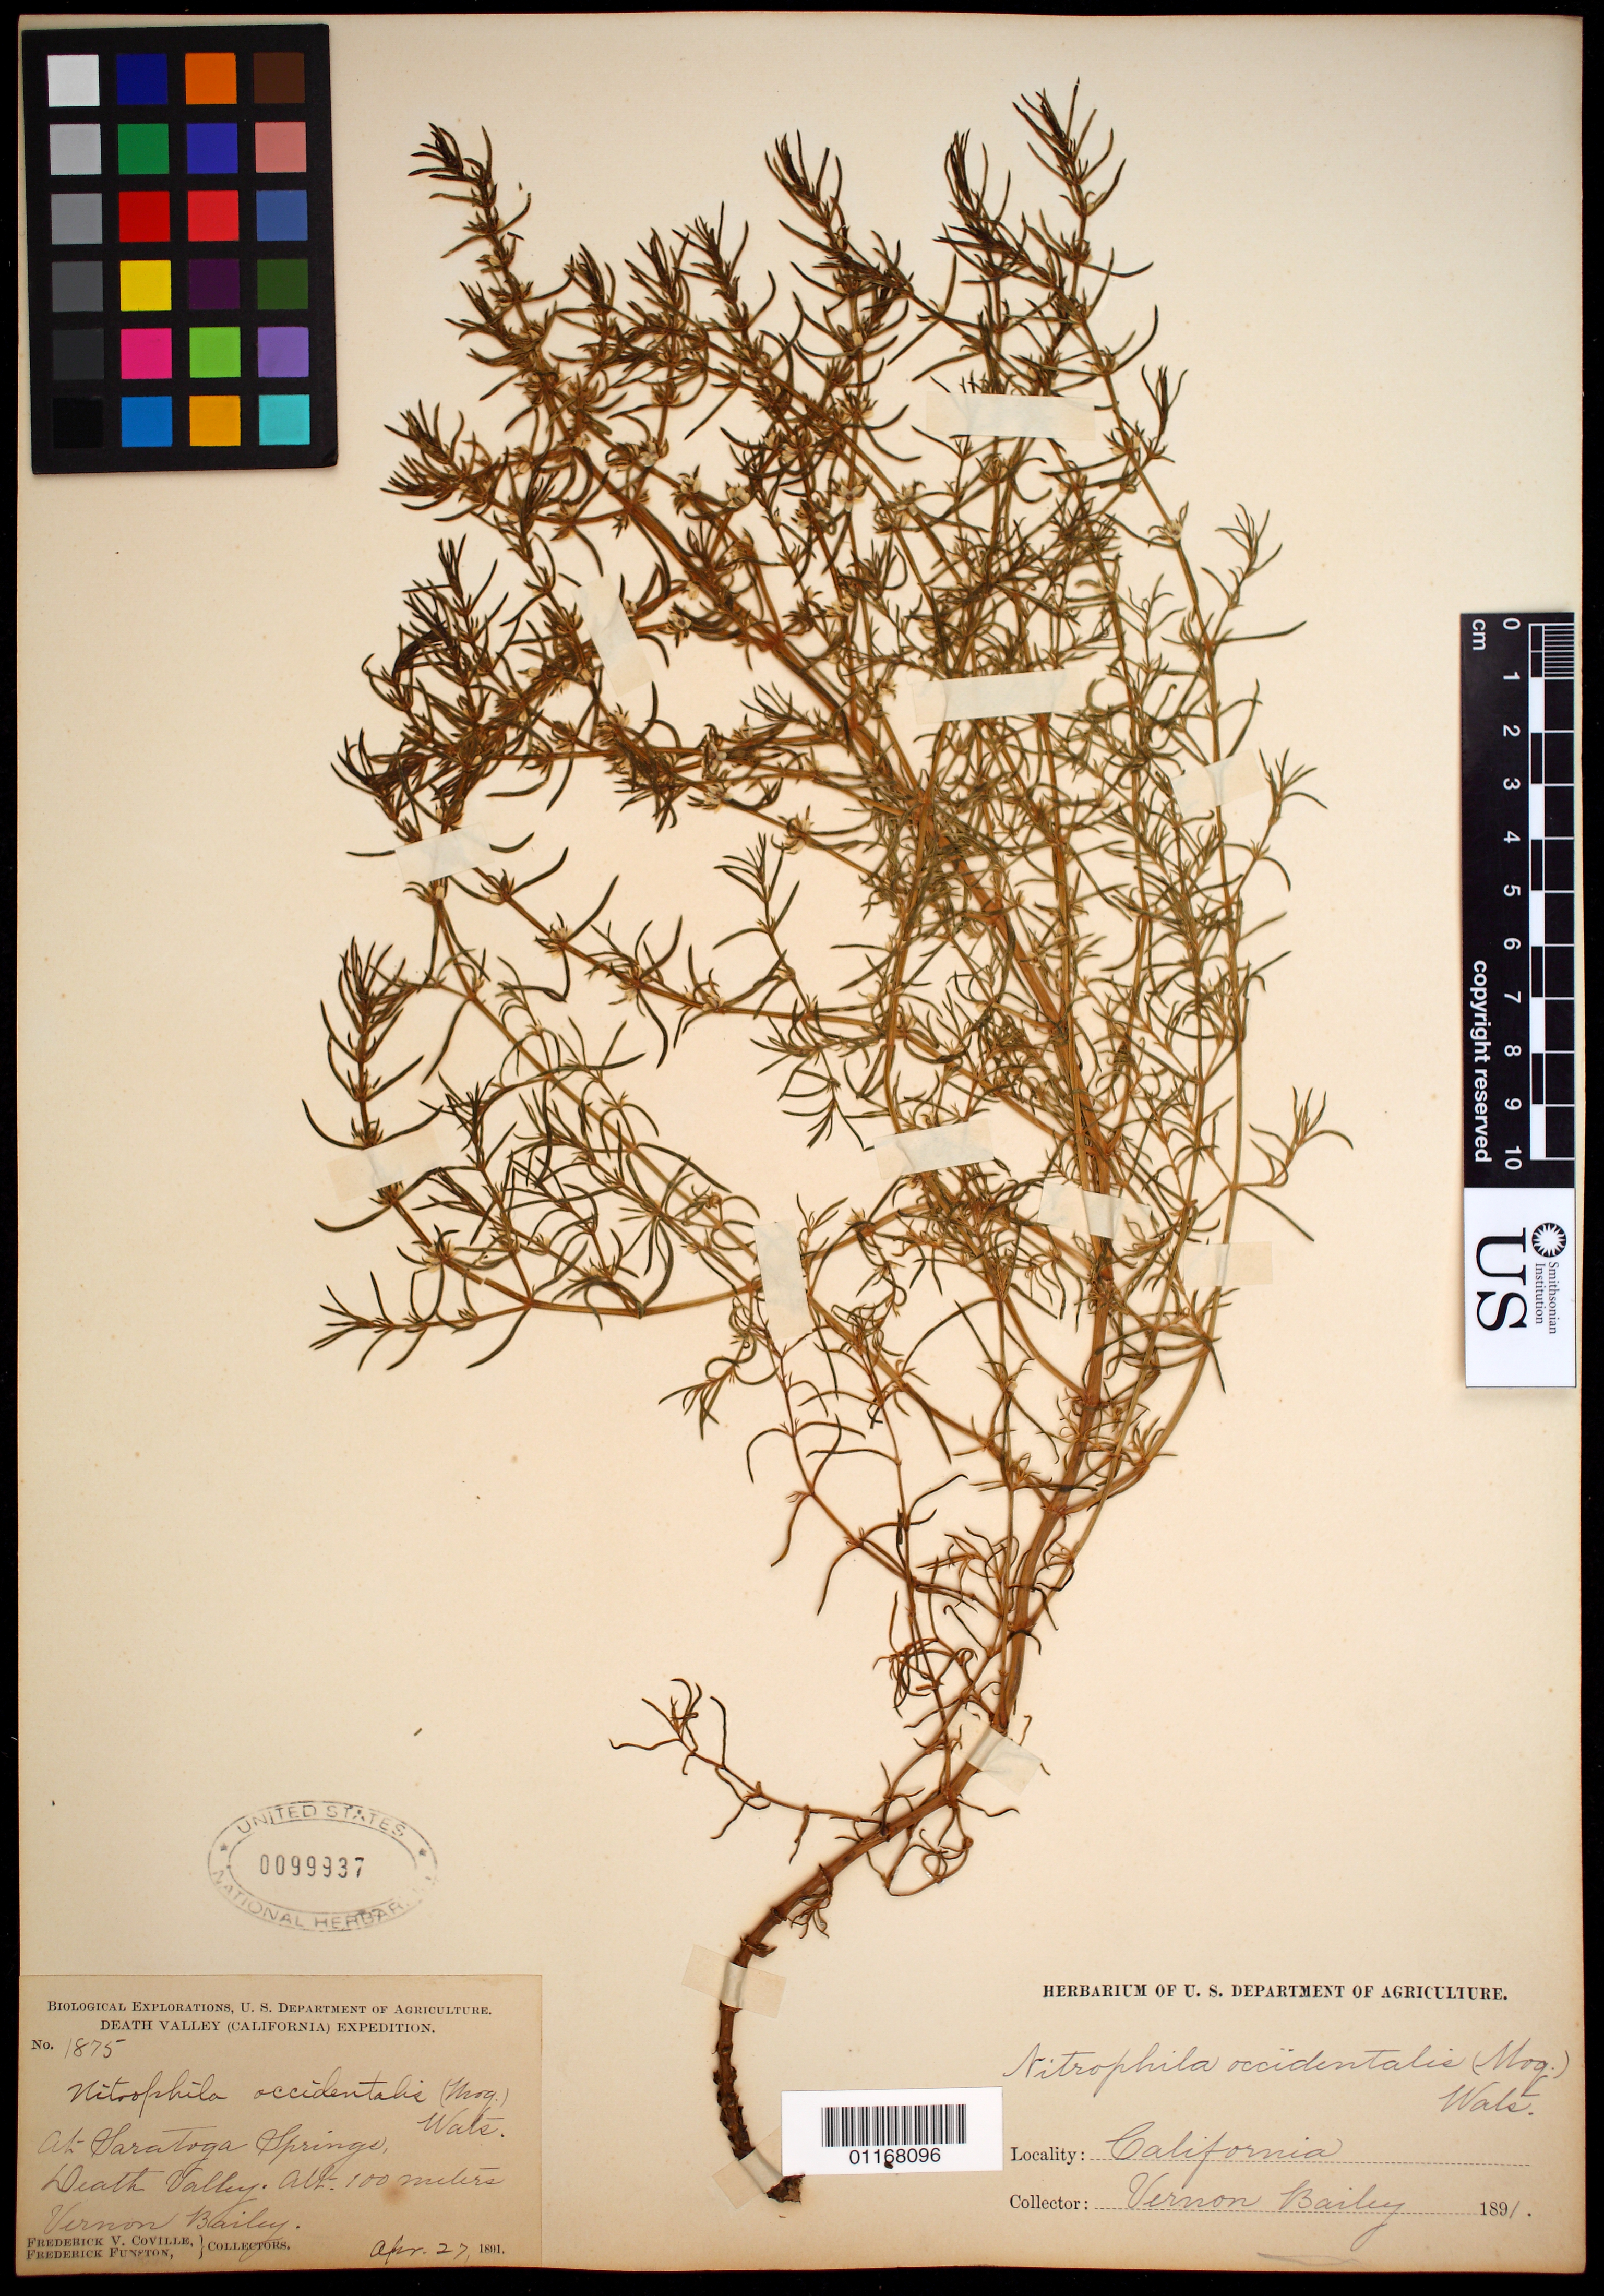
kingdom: Plantae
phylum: Tracheophyta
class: Magnoliopsida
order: Caryophyllales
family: Amaranthaceae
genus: Nitrophila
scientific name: Nitrophila occidentalis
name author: (Moq.) S. Watson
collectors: V. O. Bailey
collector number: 1875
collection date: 1891-04-27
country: United States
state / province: California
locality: At Saratoga Springs, Death Valley.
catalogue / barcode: US 99937